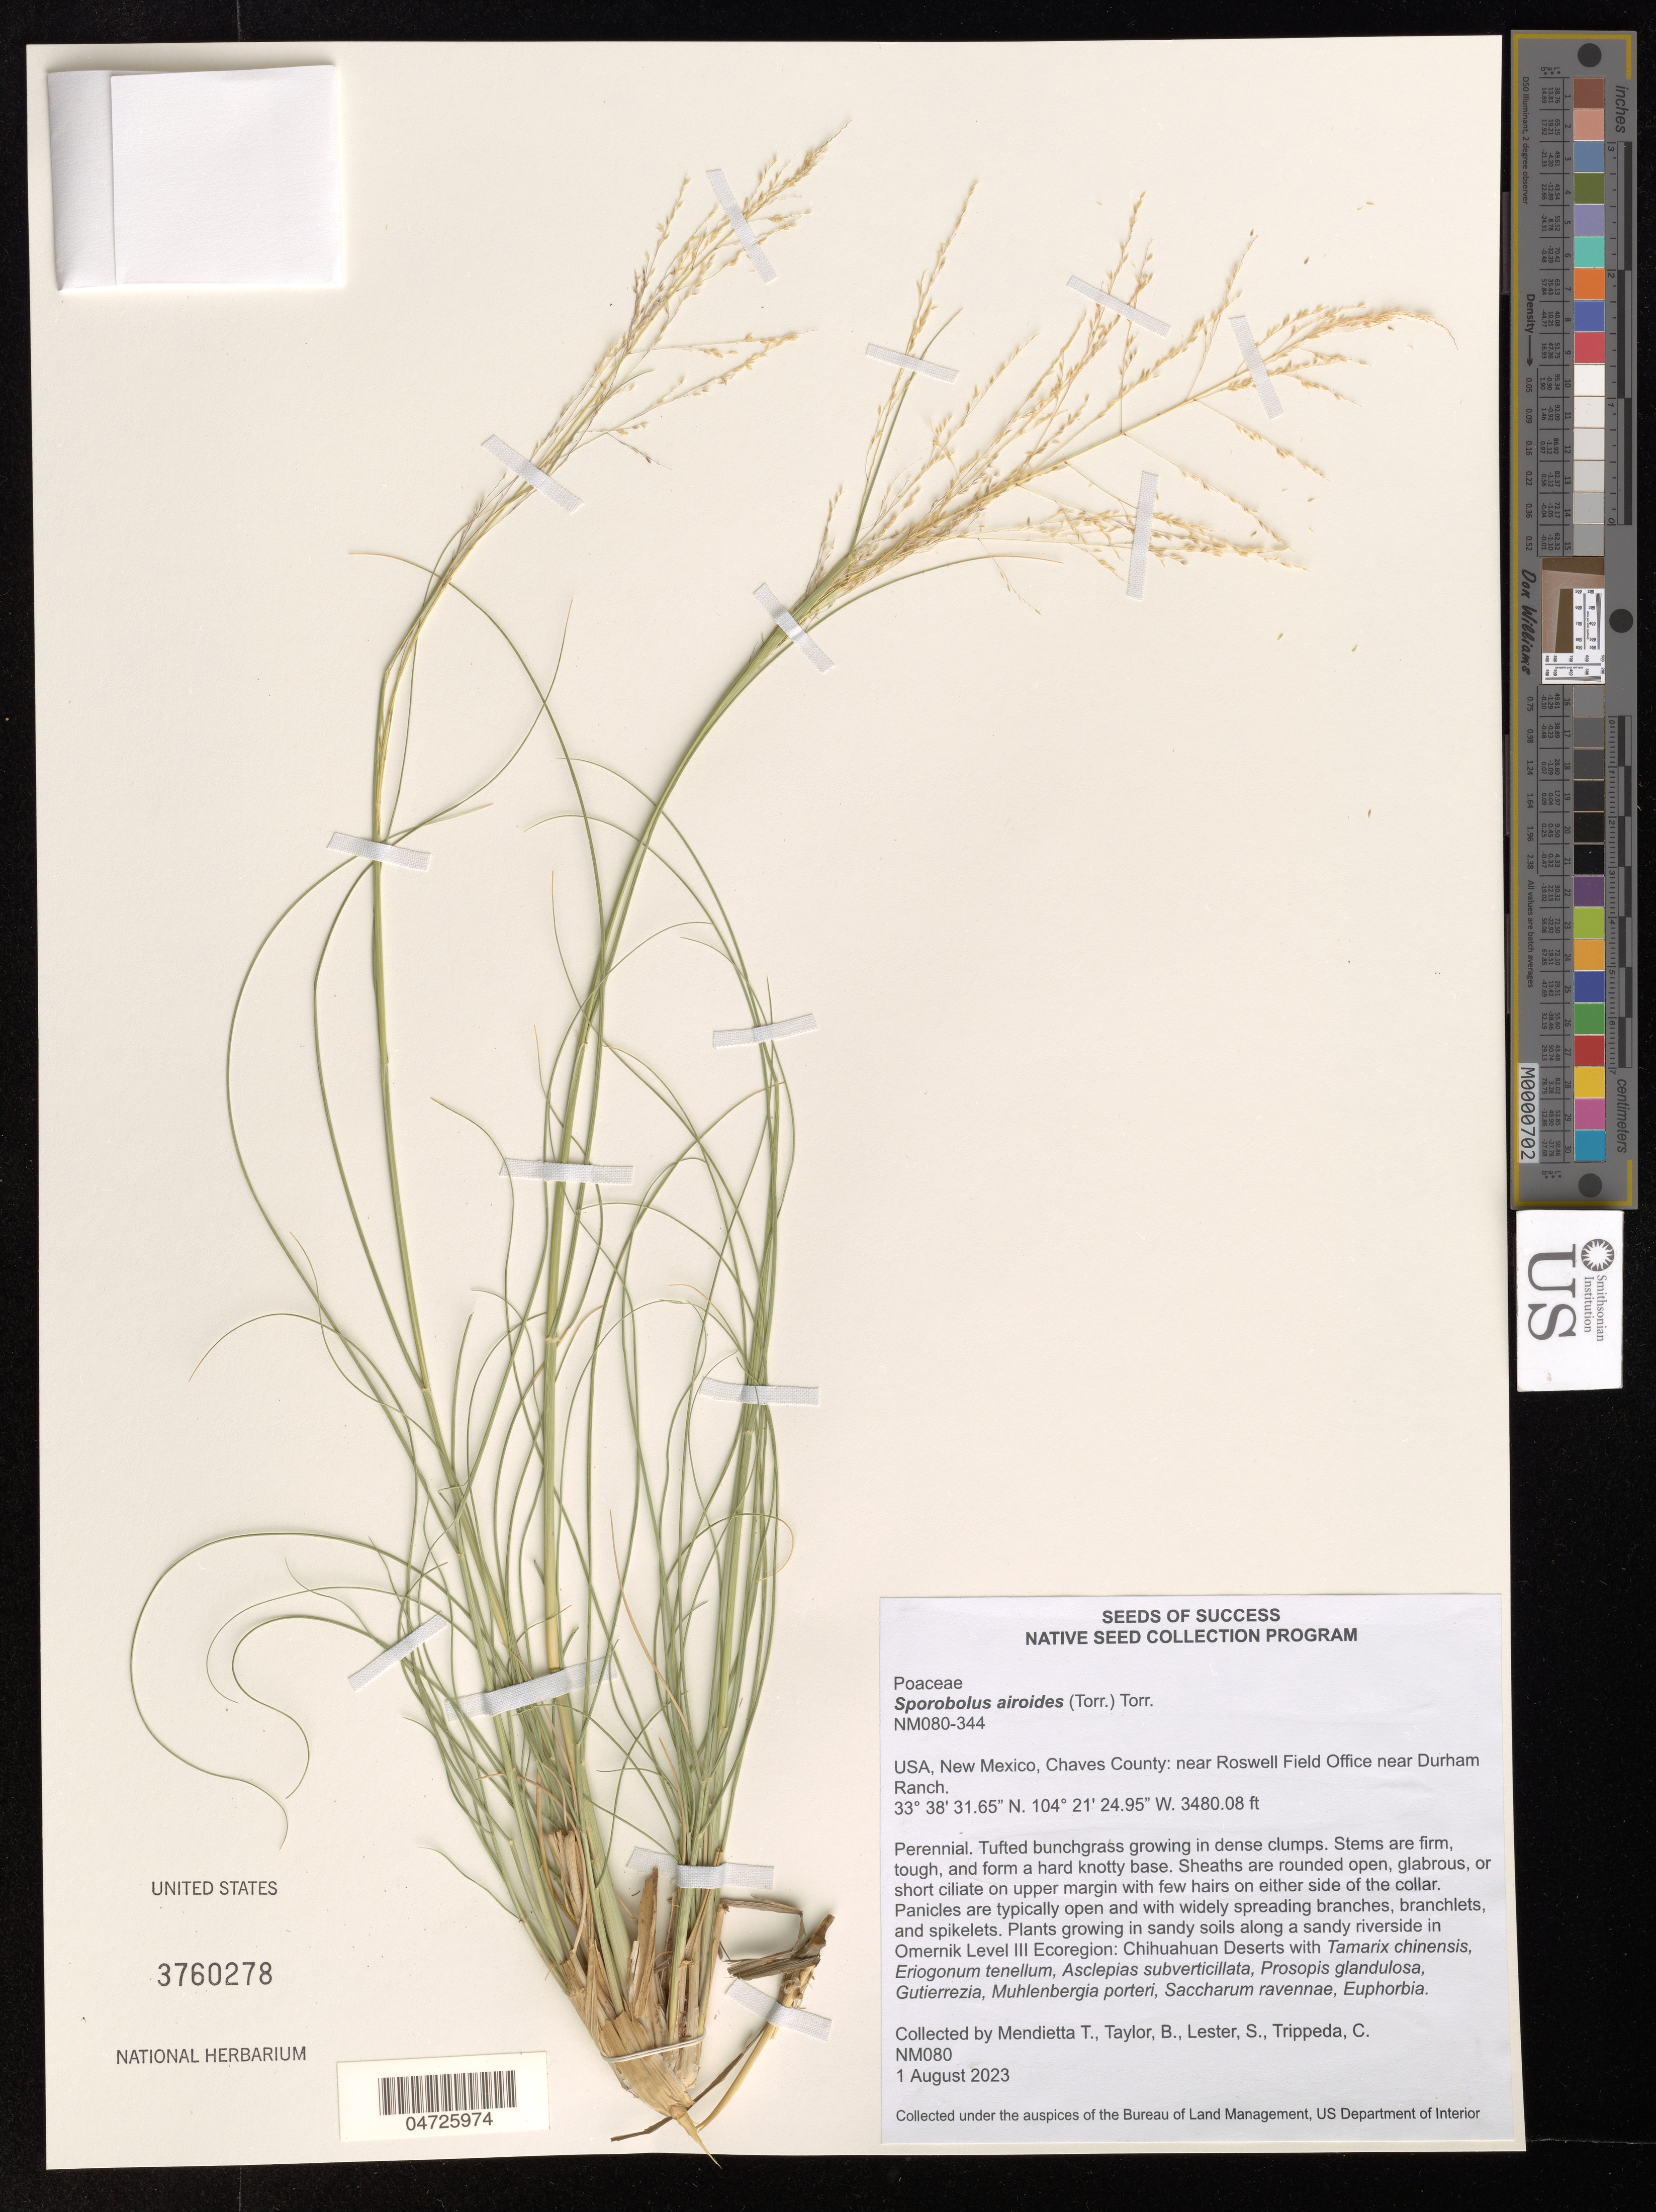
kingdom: Plantae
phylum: Tracheophyta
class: Liliopsida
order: Poales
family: Poaceae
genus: Sporobolus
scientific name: Sporobolus airoides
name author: (Torr.) Torr.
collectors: T. Mendietta & B. Taylor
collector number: NM080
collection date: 2023-08-01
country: United States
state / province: New Mexico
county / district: Chaves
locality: Chaves County: near Roswell Field Office near Durham Ranch.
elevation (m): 1060.73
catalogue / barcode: US 3760278